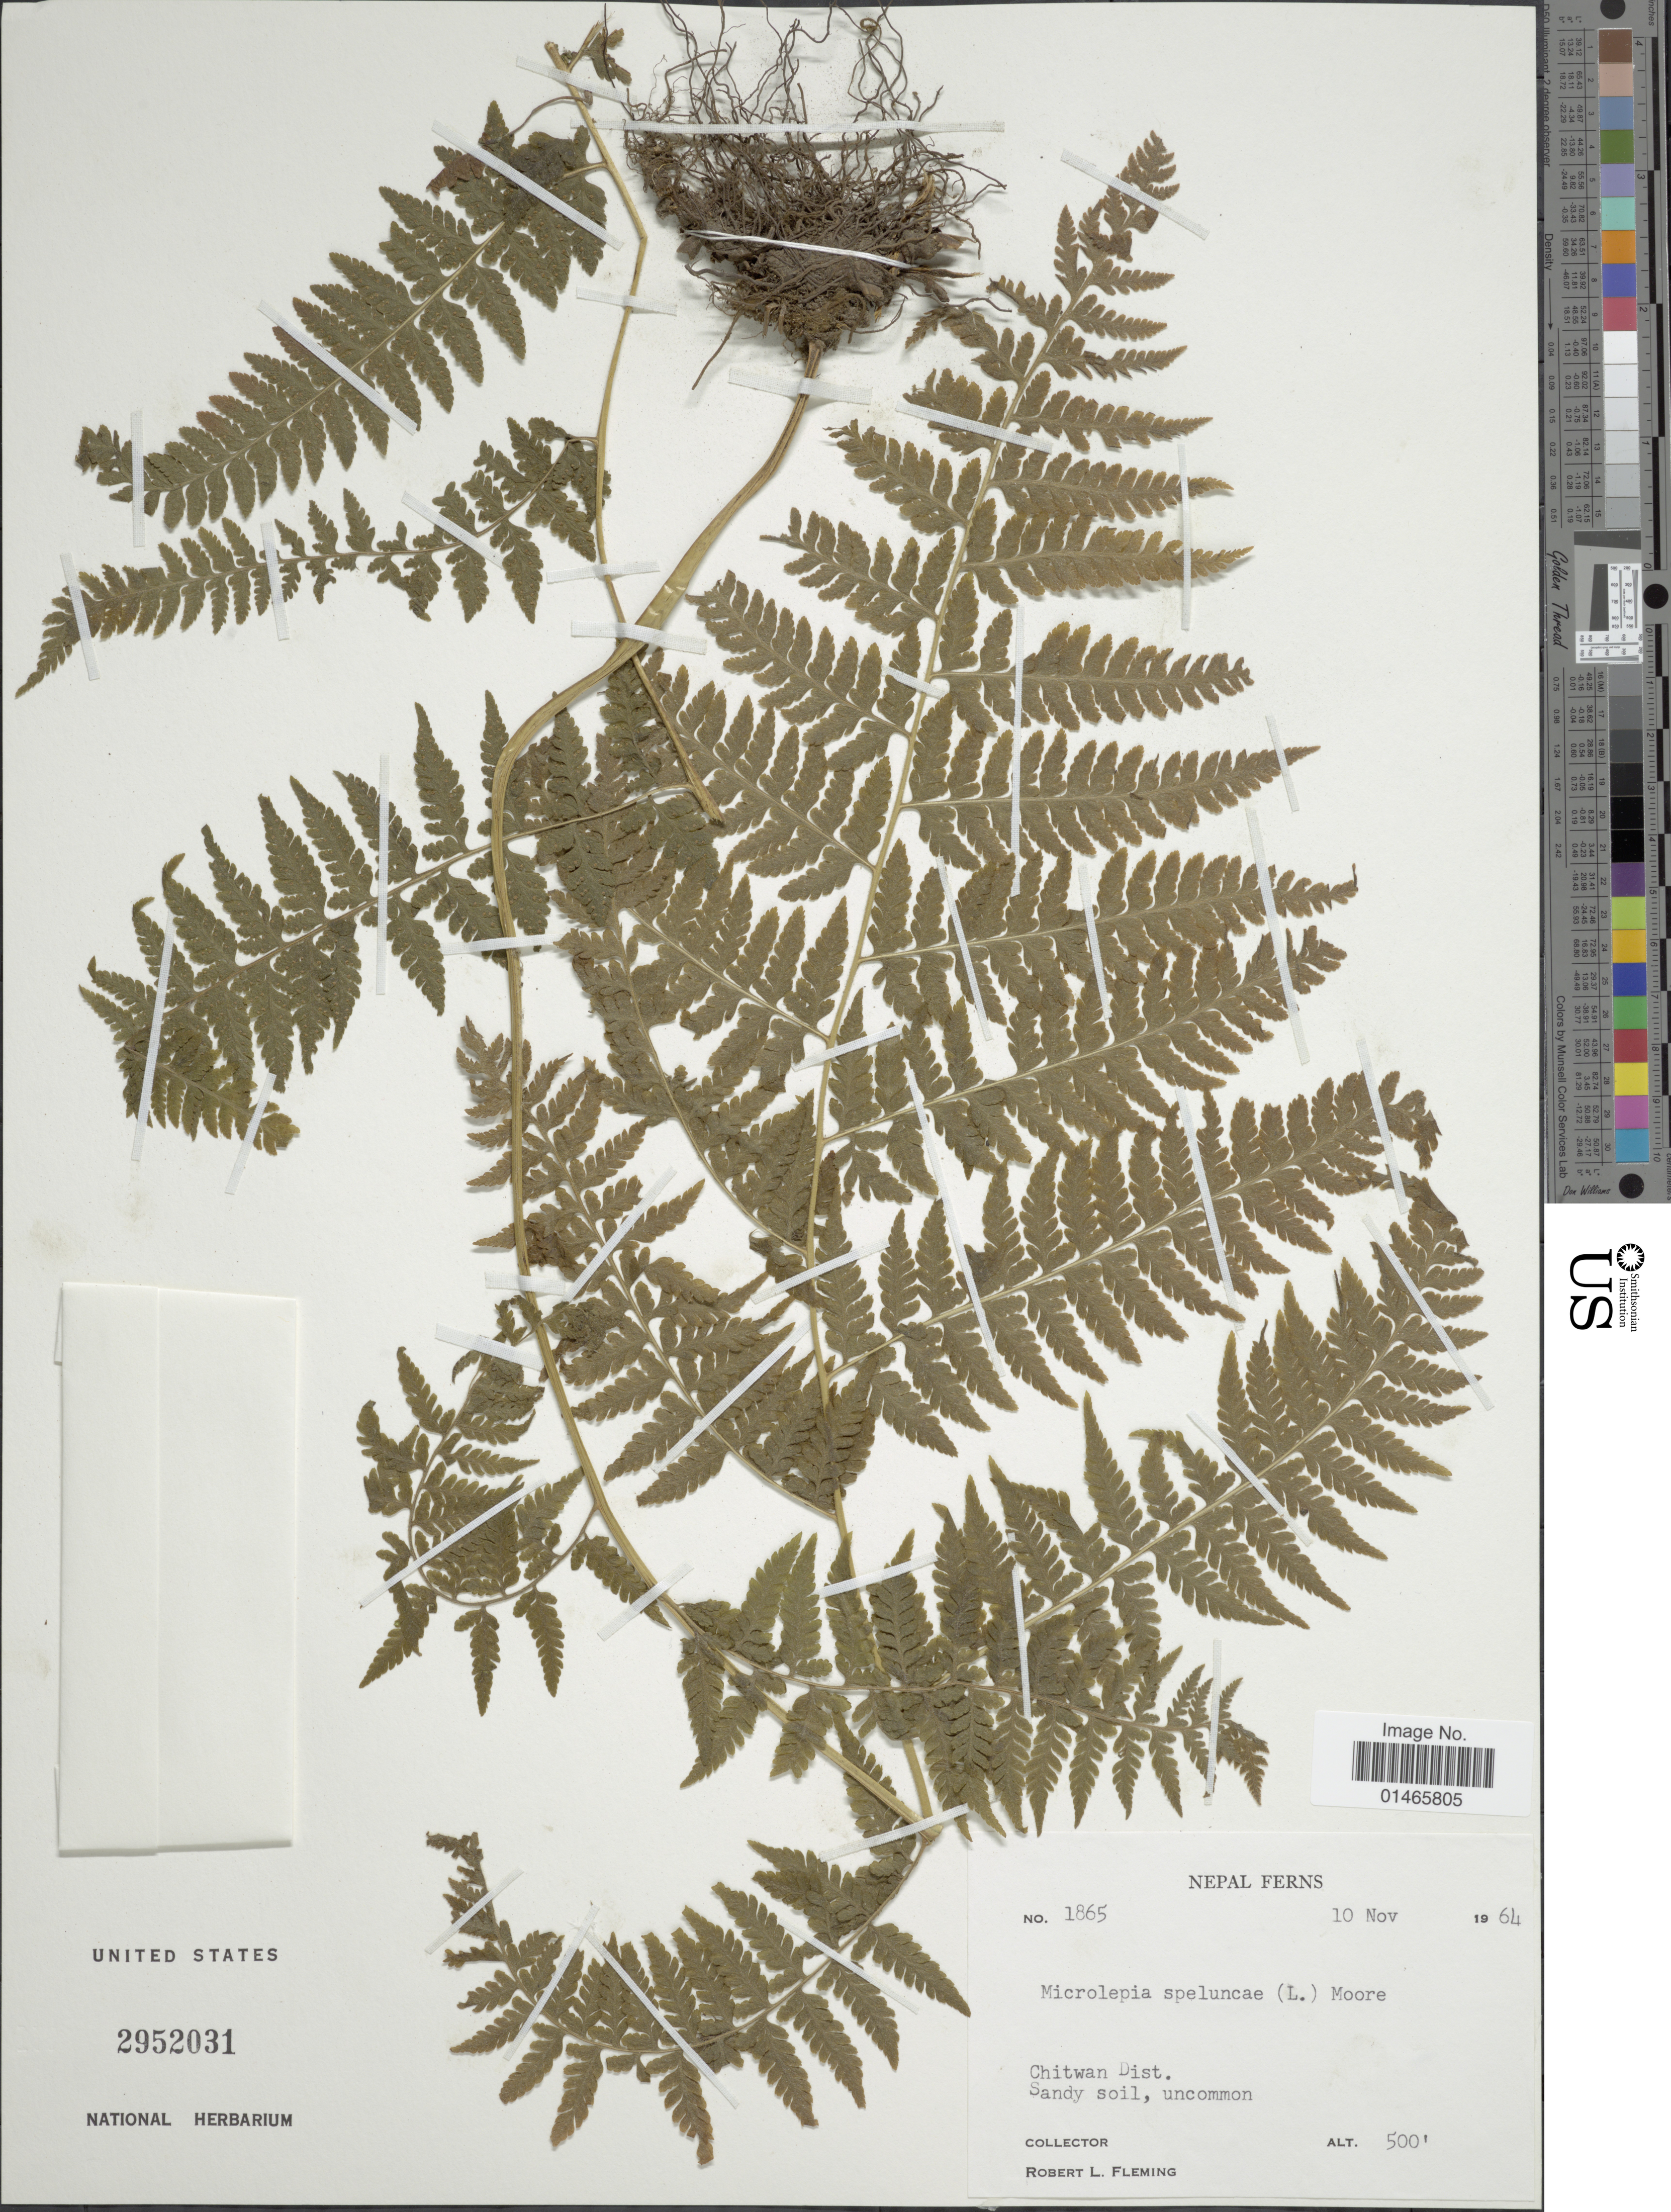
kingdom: Plantae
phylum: Tracheophyta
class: Polypodiopsida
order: Polypodiales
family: Dennstaedtiaceae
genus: Microlepia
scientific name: Microlepia speluncae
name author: (L.) T. Moore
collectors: R. Fleming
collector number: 1865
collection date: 1964-11-10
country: Nepal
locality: Chitwan Distr.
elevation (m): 152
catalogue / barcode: US 2952031